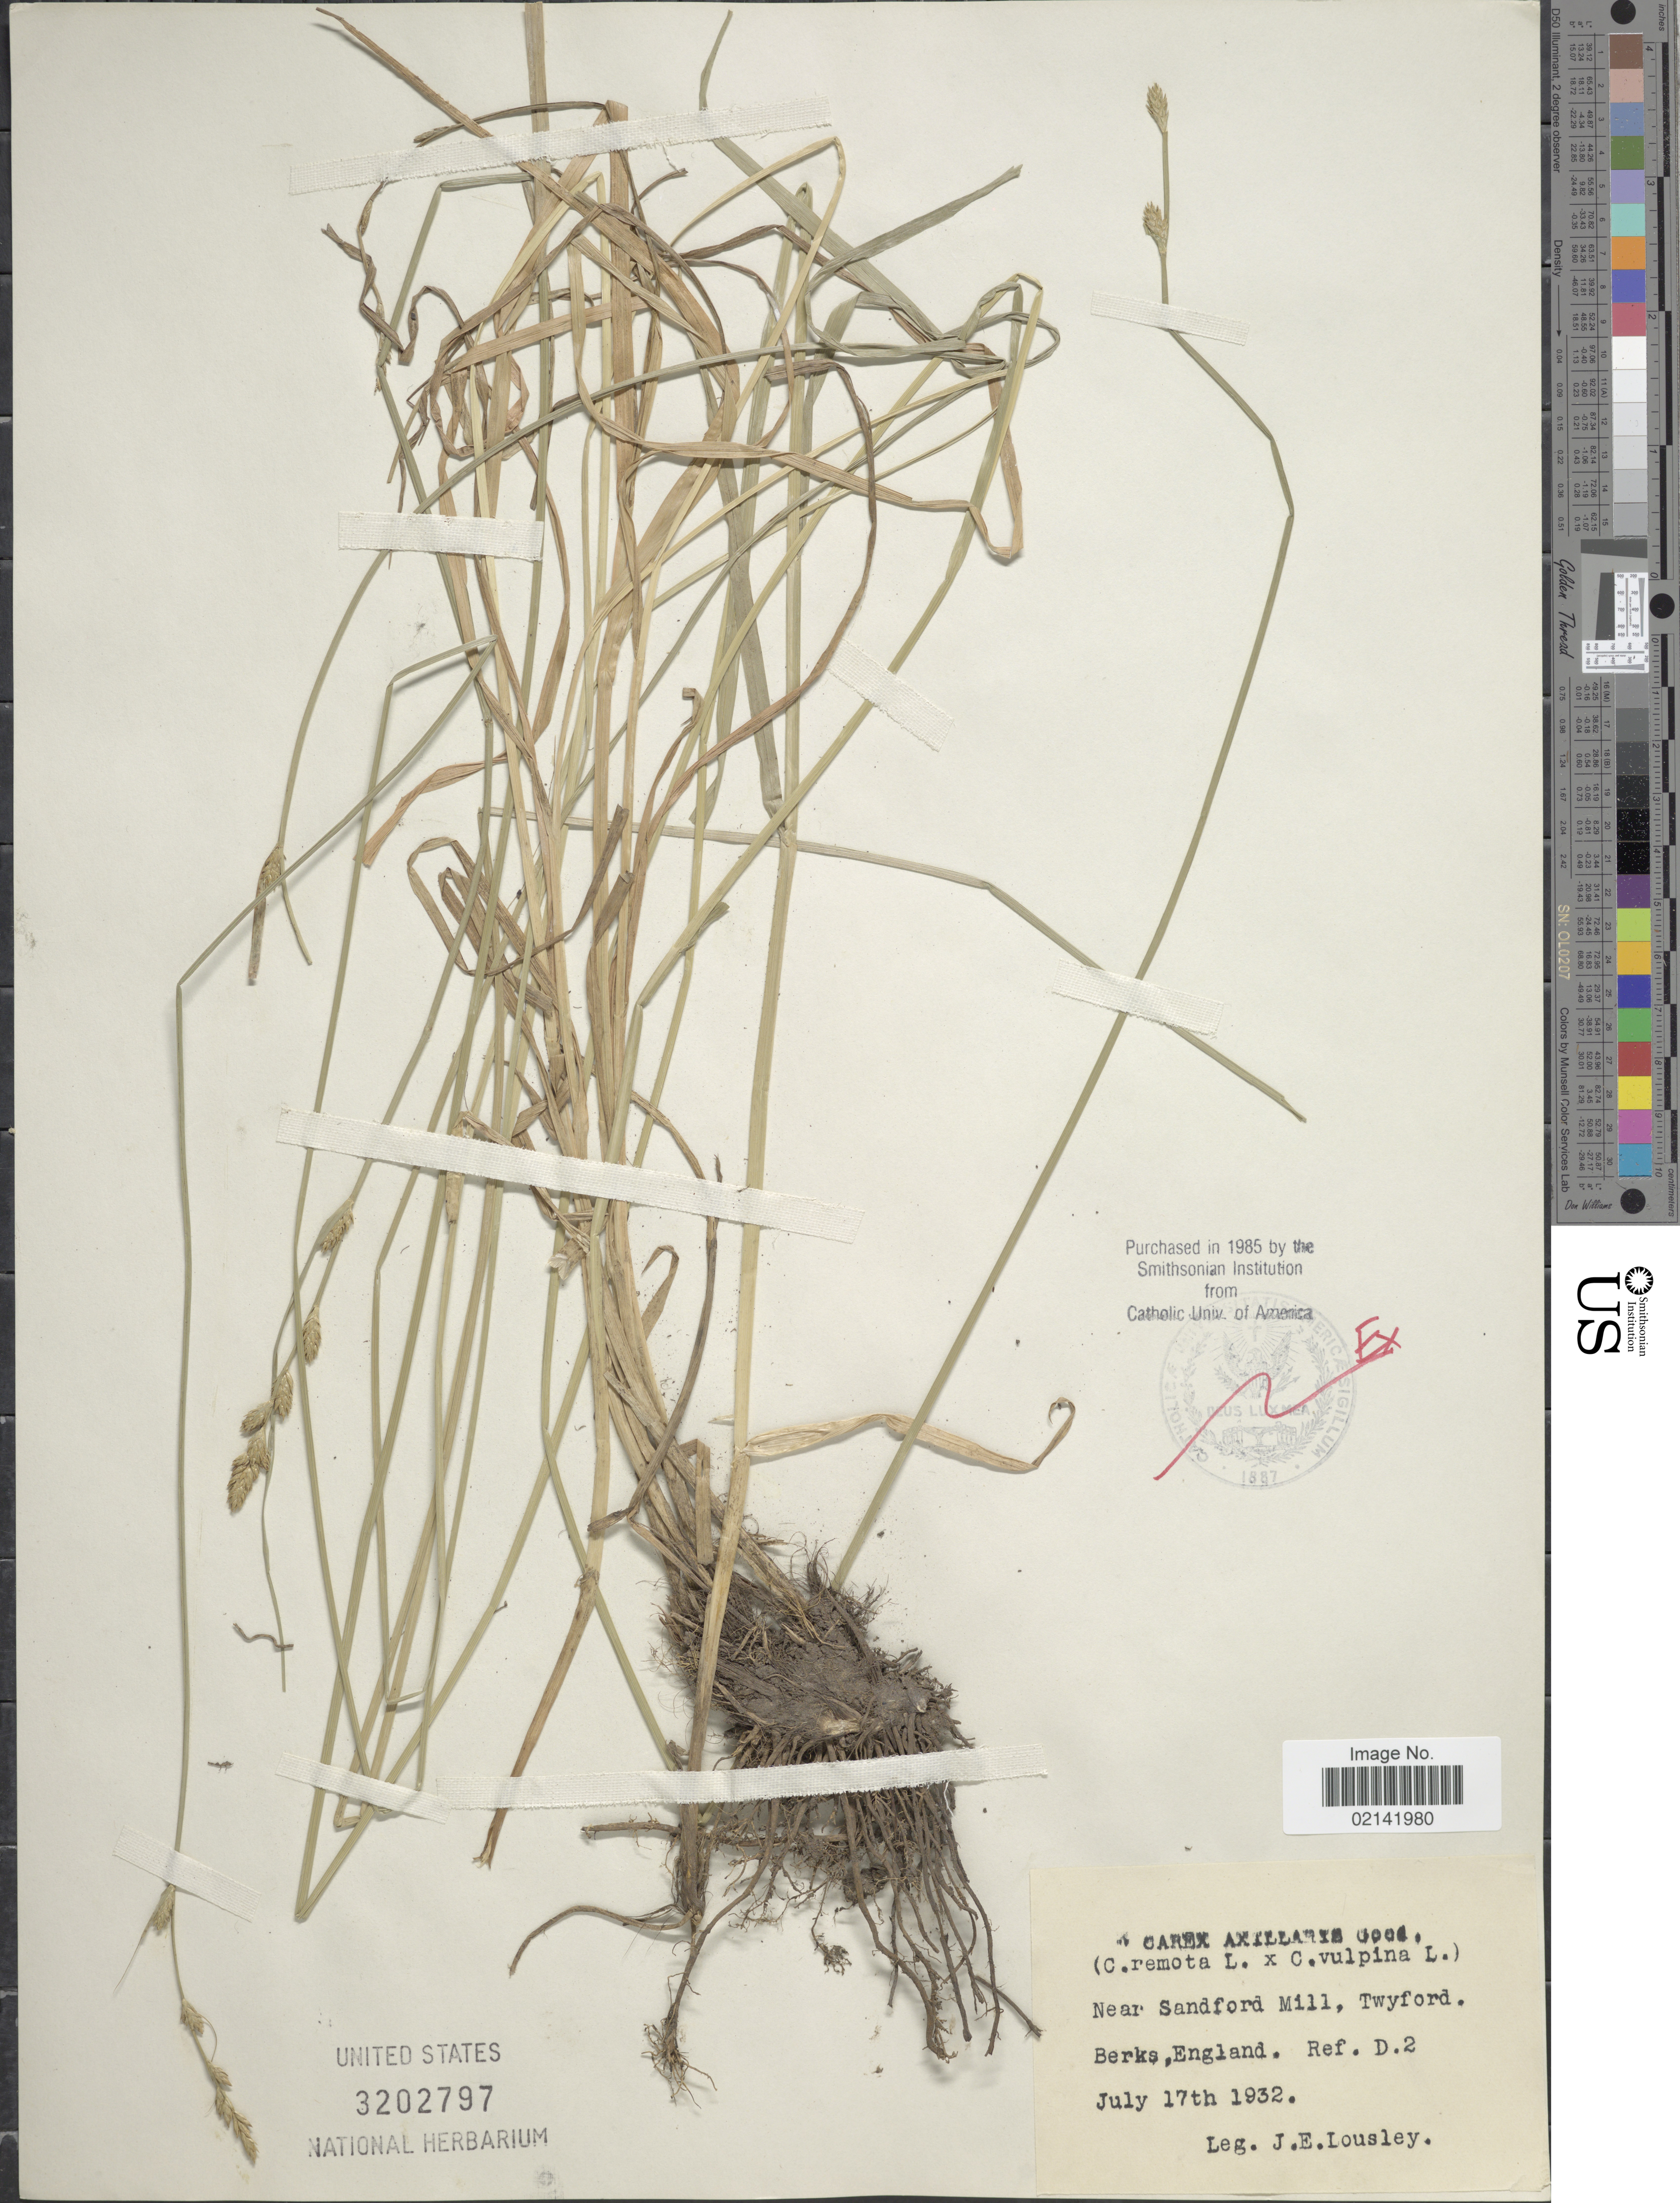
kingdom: Plantae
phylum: Tracheophyta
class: Liliopsida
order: Poales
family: Cyperaceae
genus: Carex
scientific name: Carex x pseudoaxillaris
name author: K. Richt.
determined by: Strong, Mark T., (BOT), Smithsonian Institution - National Museum of Natural History (UNITED STATES)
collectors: J. Lousley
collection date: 1932-07-17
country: United Kingdom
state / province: England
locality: Near Sandford Mill, twyford. Berks. Ref. D. 2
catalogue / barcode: US 3202797